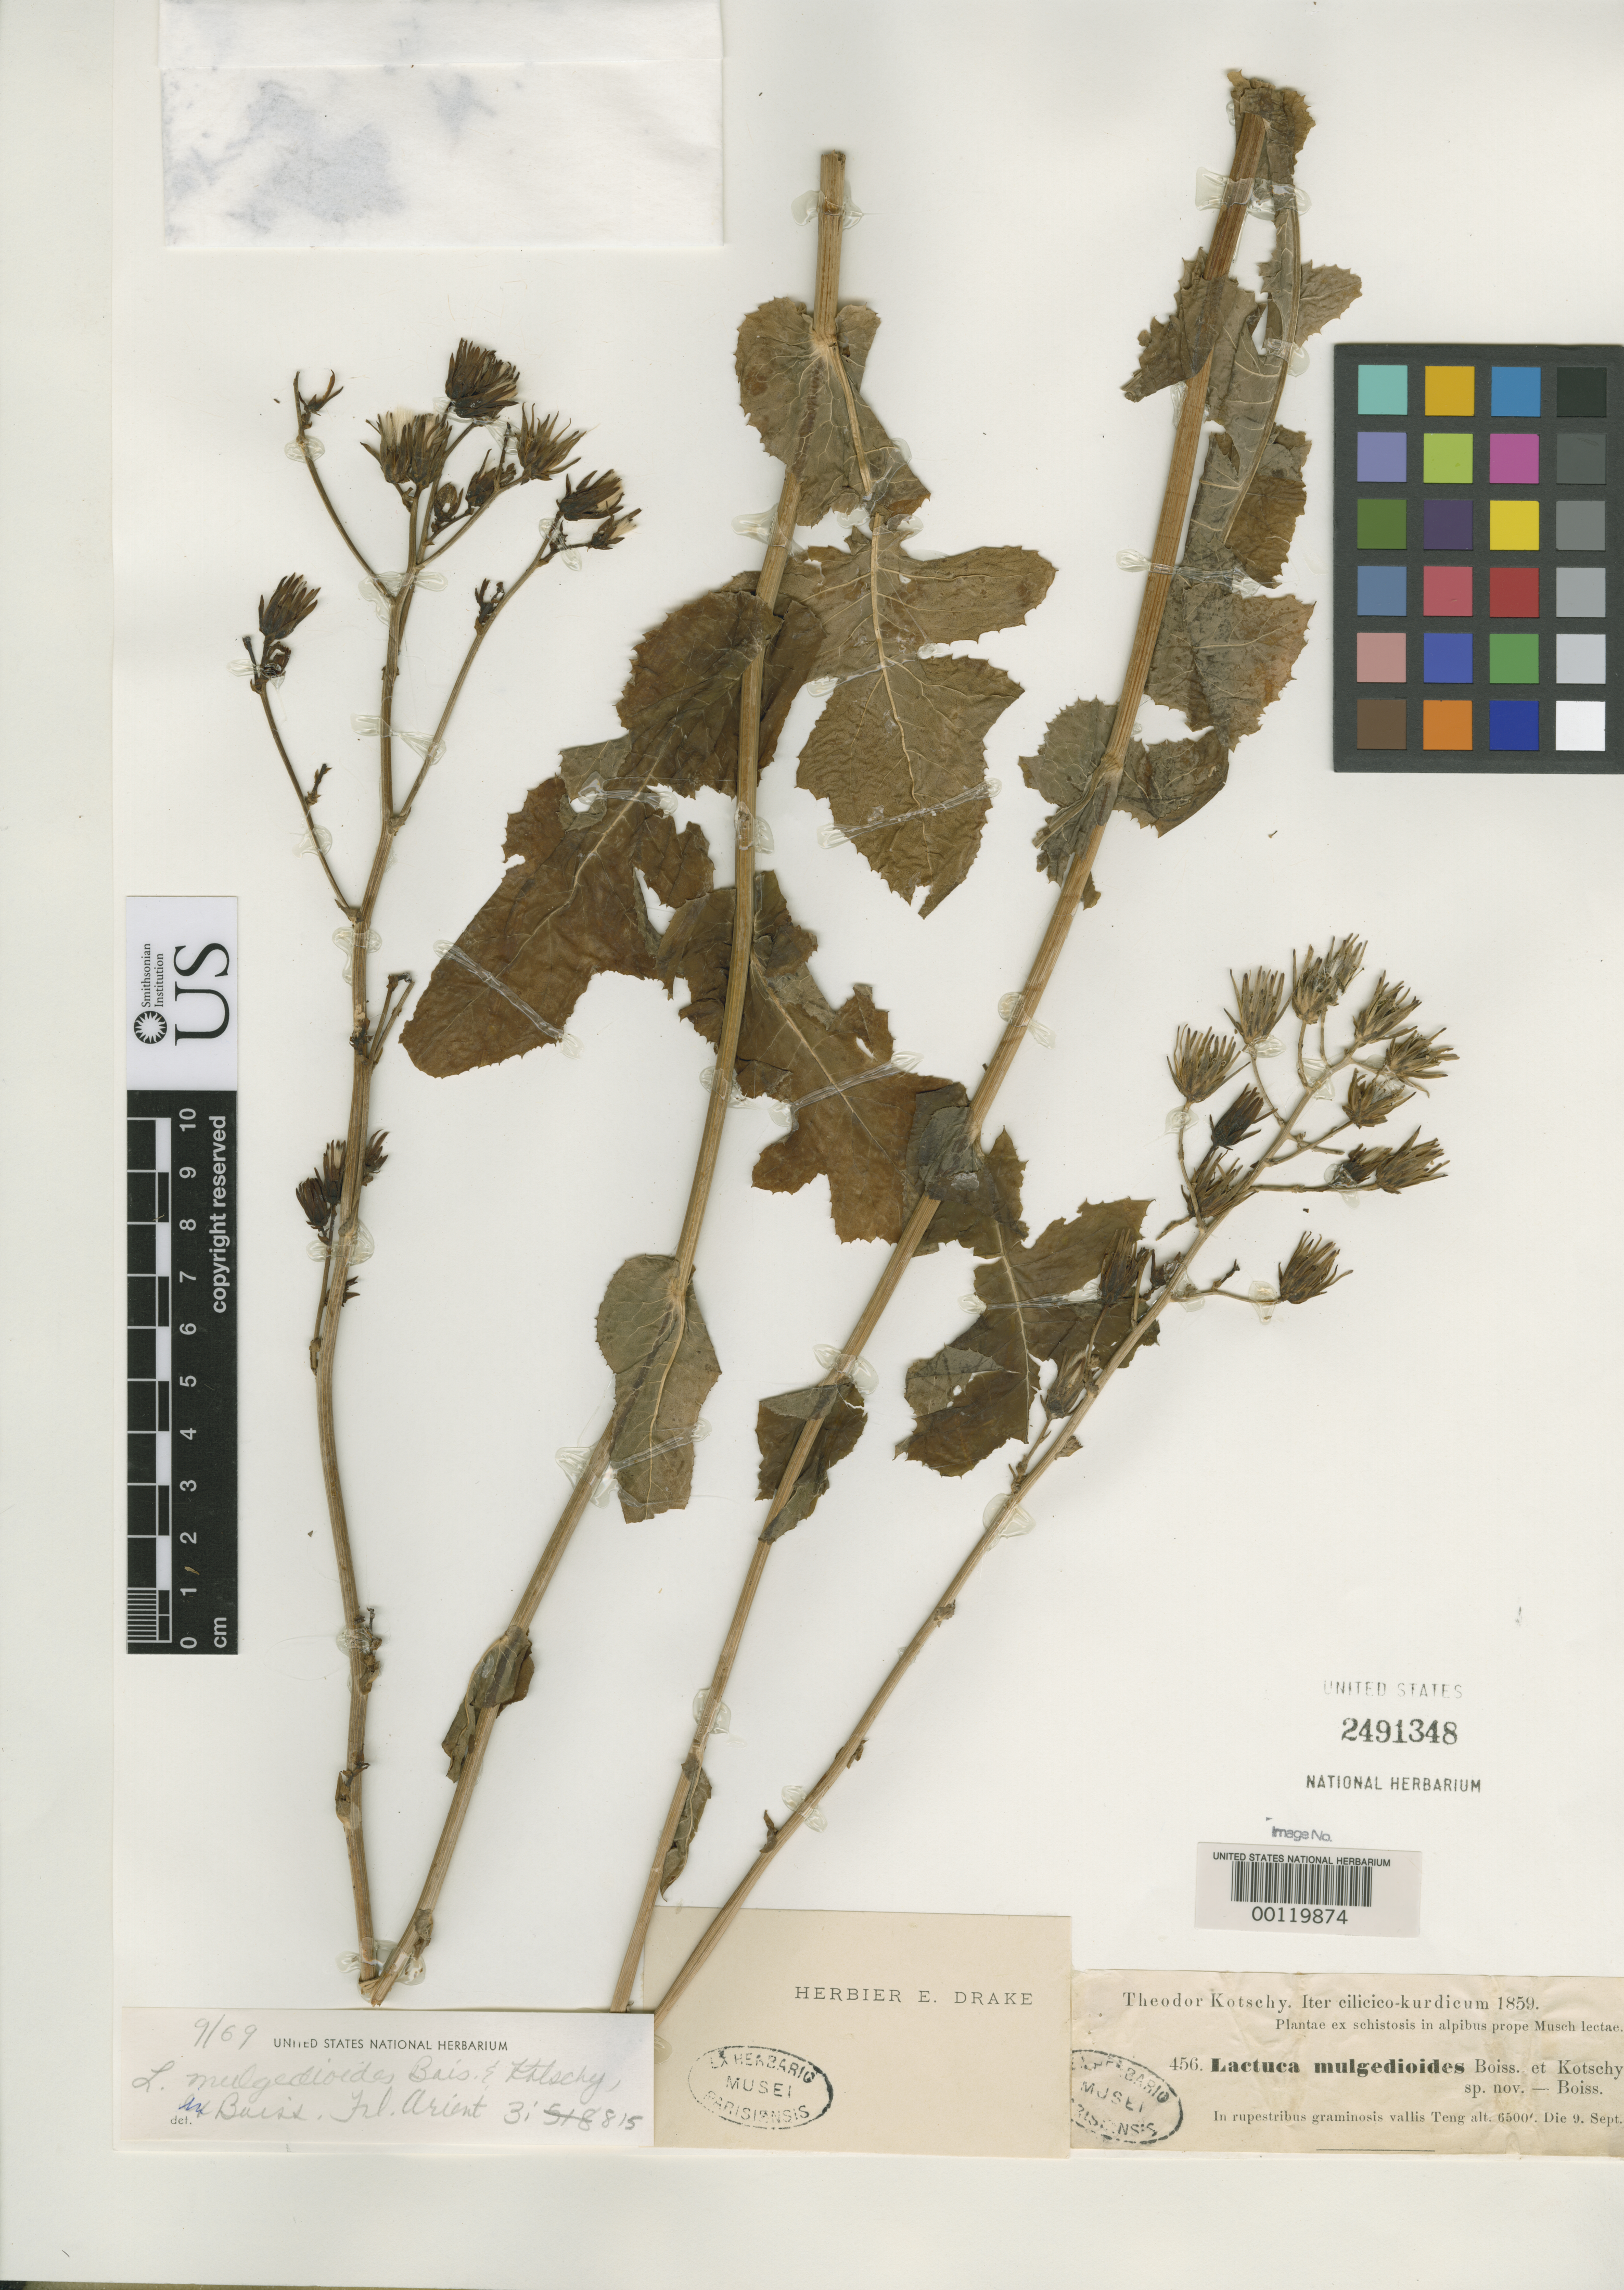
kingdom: Plantae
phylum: Tracheophyta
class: Magnoliopsida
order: Asterales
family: Asteraceae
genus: Lactuca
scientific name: Lactuca mulgedioides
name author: (Vis. & Pančić) Boiss. & Kotschy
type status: Syntype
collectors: K. G. Kotschy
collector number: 456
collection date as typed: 09 Sep 1859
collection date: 1859-09-09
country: Turkey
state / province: Mus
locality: Teng Valley.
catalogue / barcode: US 2491348